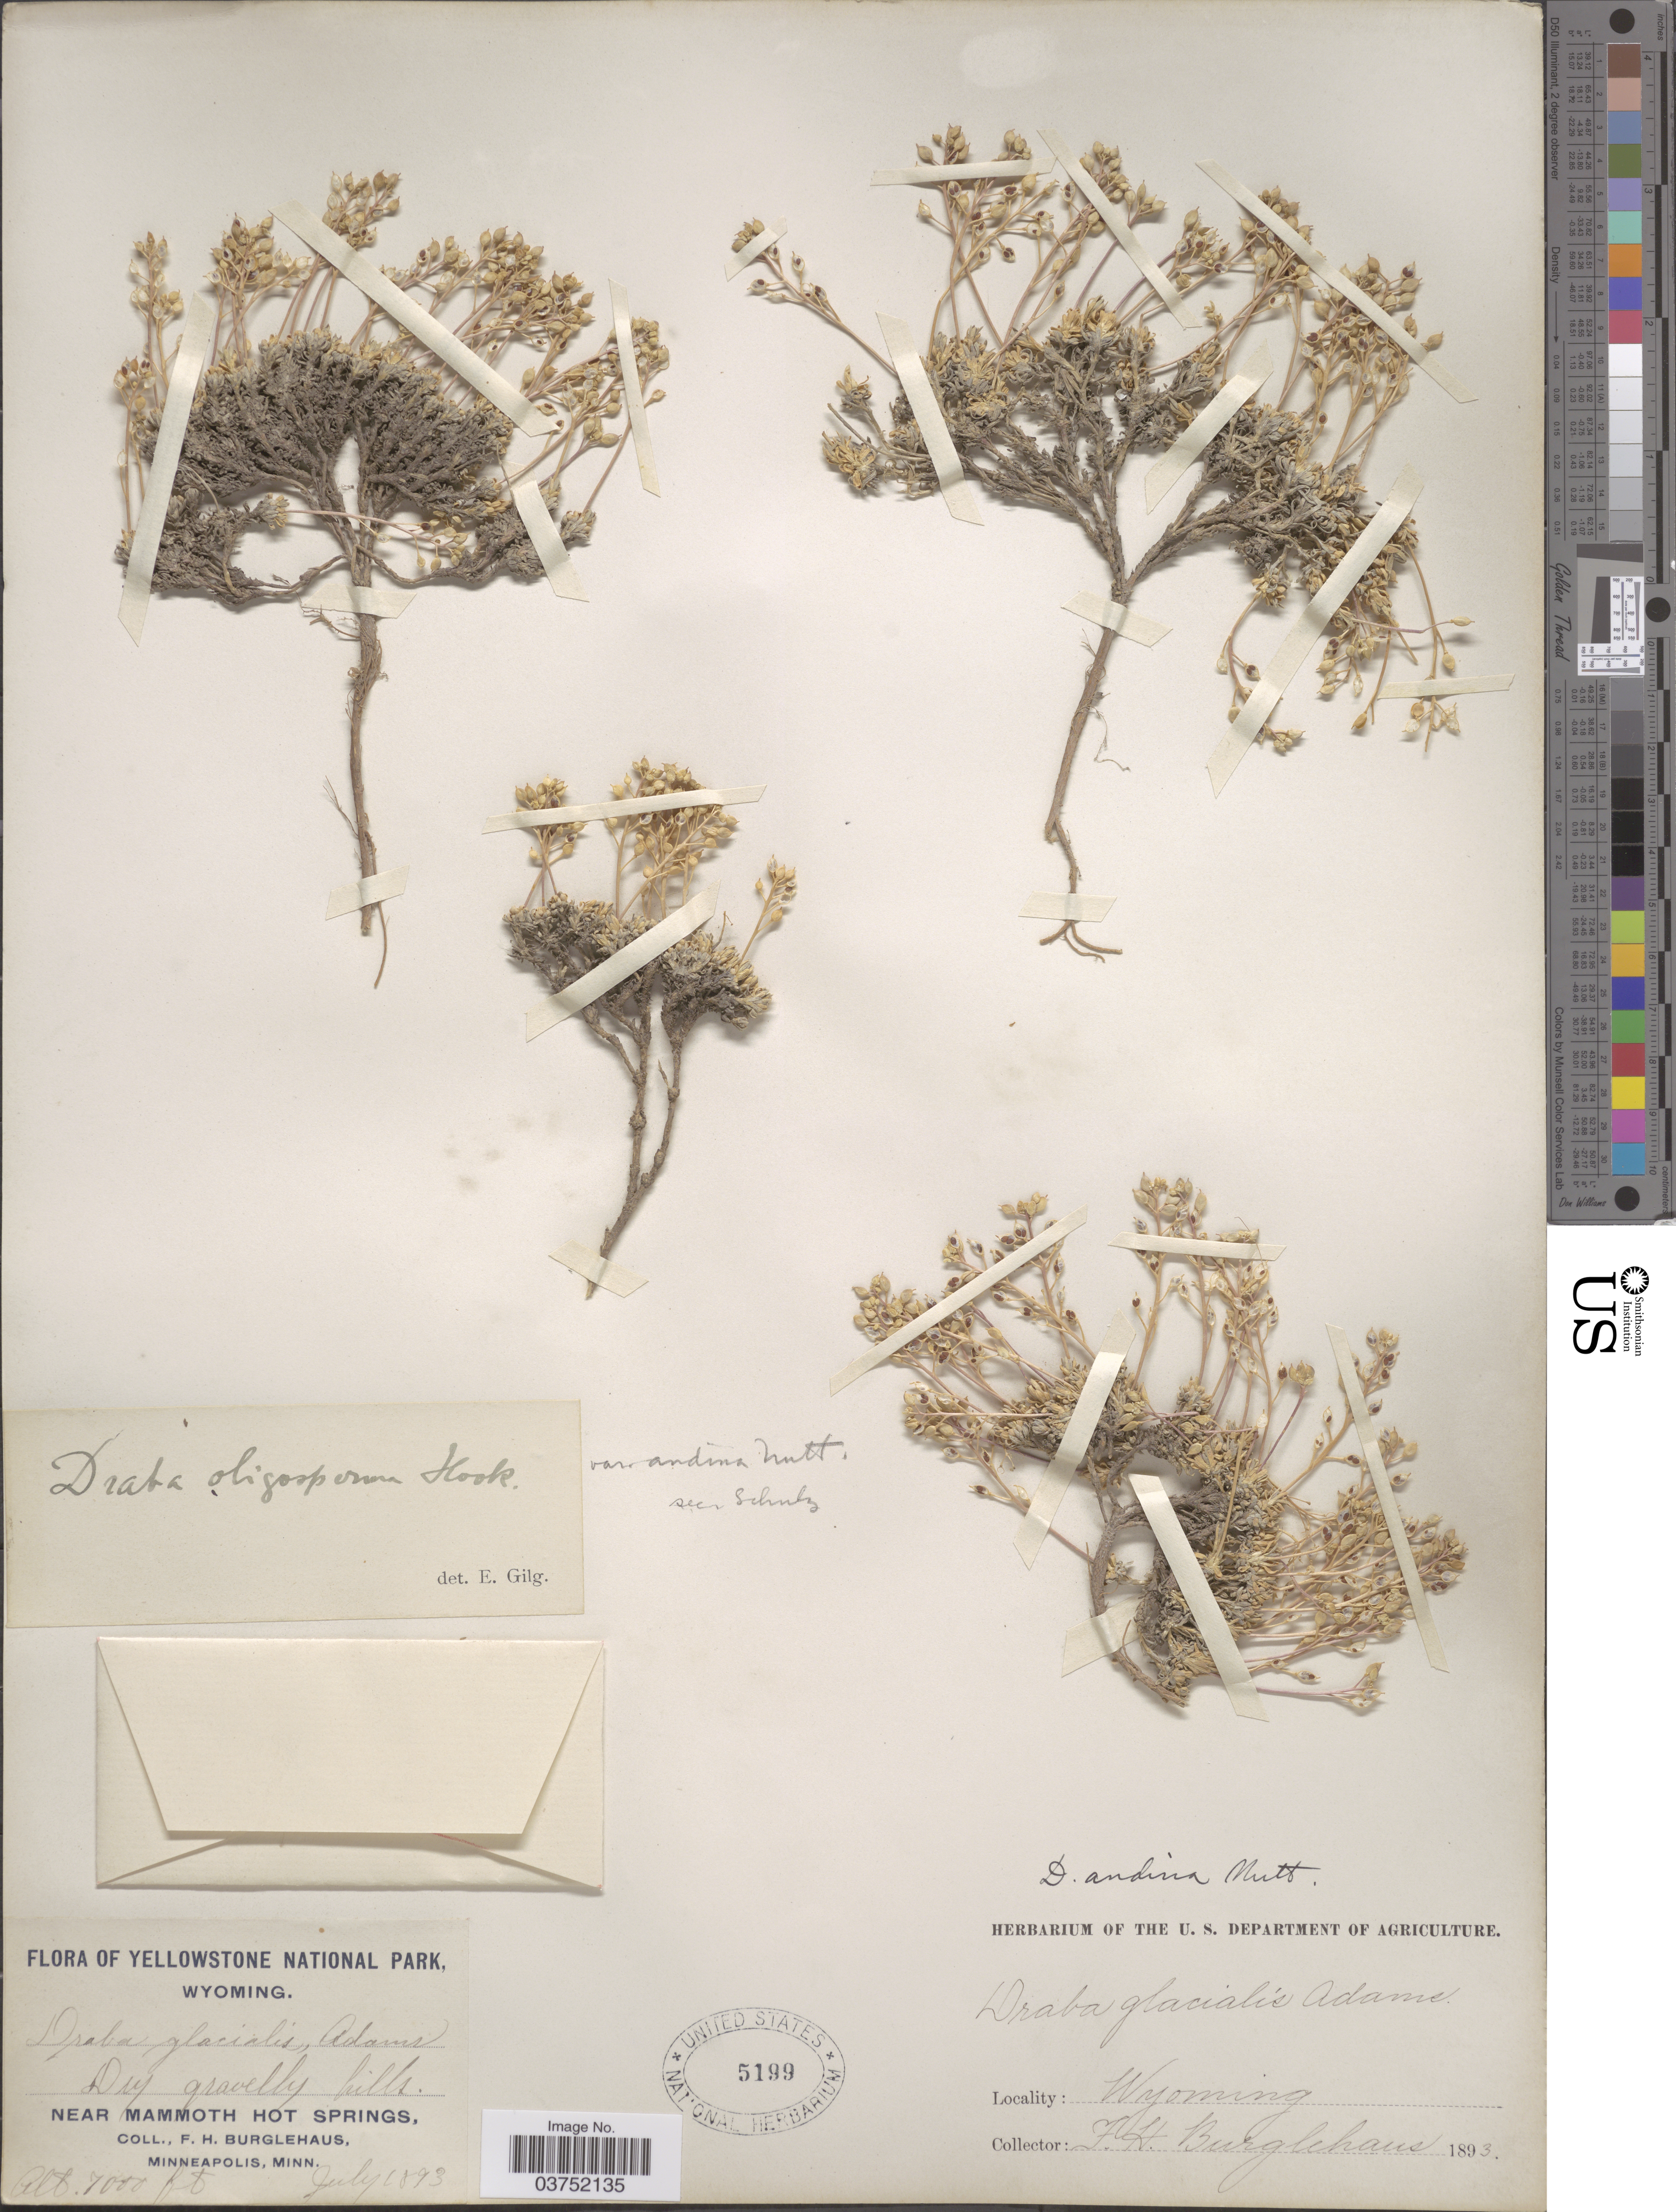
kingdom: Plantae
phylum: Tracheophyta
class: Magnoliopsida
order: Brassicales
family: Brassicaceae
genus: Draba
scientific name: Draba oligosperma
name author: Hook.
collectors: F. Burglehaus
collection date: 1893-07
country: United States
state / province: Wyoming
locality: Yellowstone National Park. Dry gravelly hills near Mammoth Hot Springs.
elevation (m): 2134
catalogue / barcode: US 5199